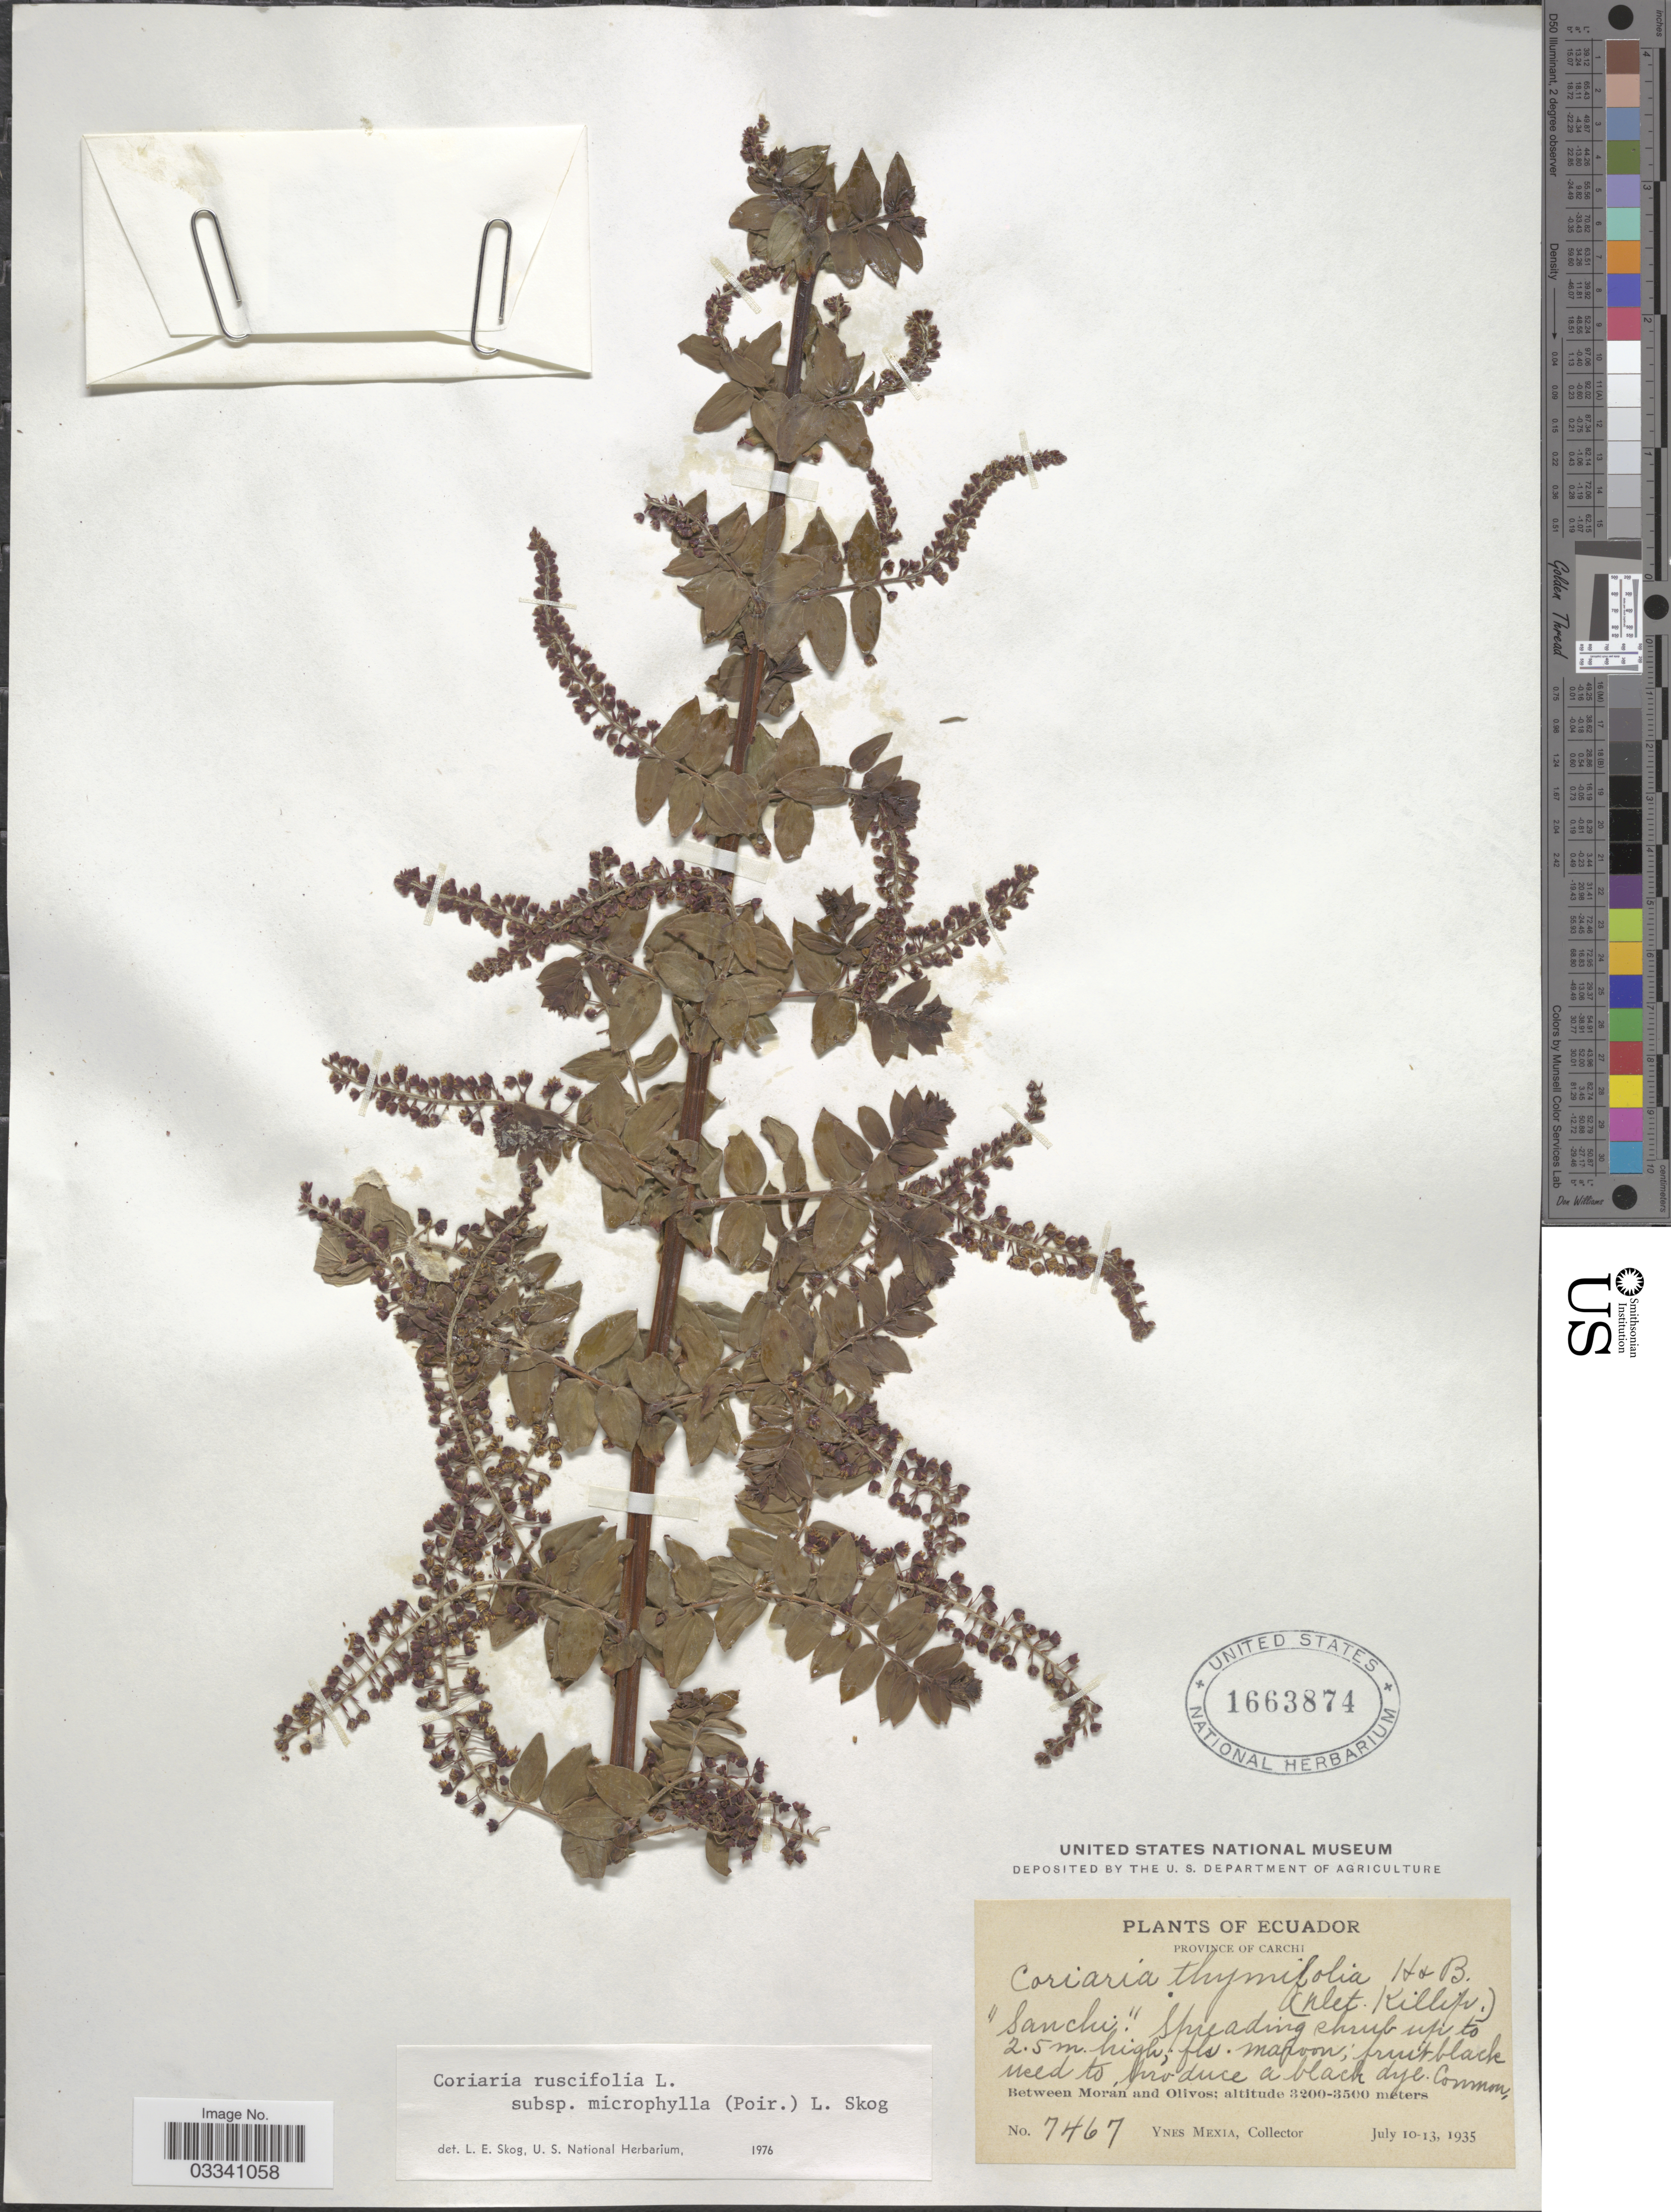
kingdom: Plantae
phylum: Tracheophyta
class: Magnoliopsida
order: Cucurbitales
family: Coriariaceae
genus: Coriaria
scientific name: Coriaria ruscifolia subsp. microphylla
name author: (Poir.) L.E. Skog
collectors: Y. Mexia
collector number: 7467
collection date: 1935-07-10/1935-07-13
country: Ecuador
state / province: Carchi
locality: Between Morán and Olivos.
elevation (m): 3200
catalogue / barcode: US 1663874